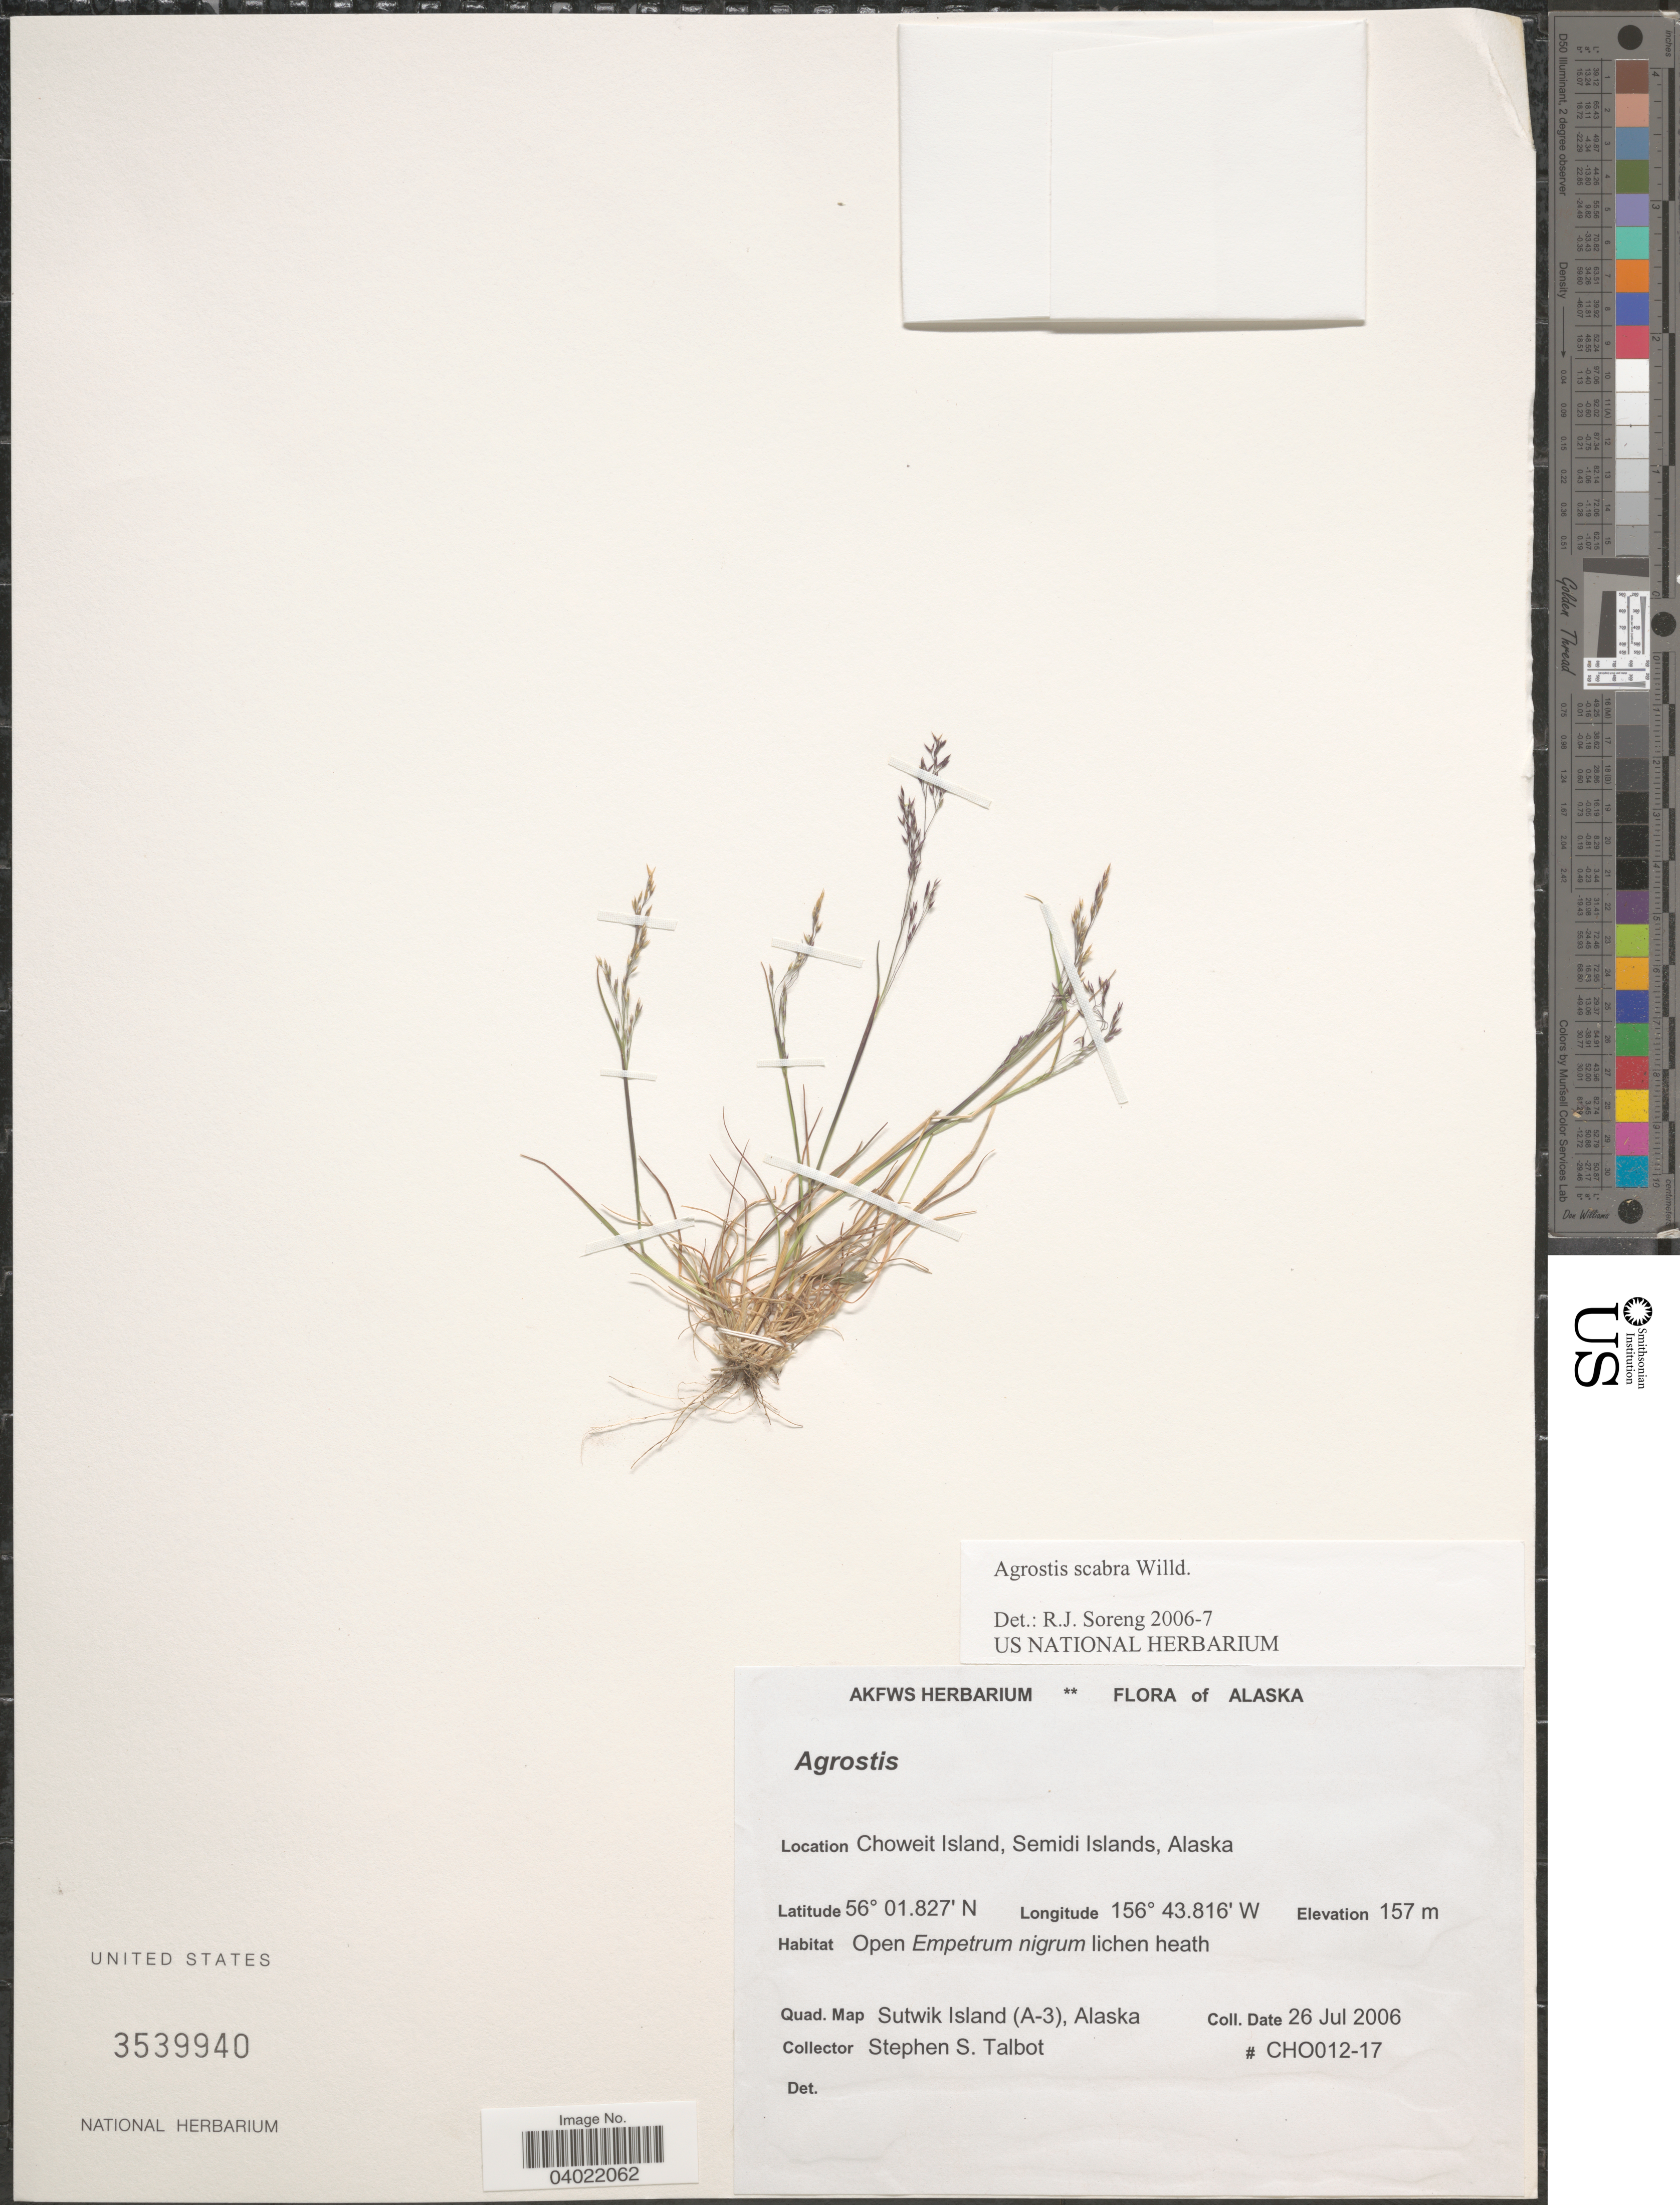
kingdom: Plantae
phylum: Tracheophyta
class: Liliopsida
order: Poales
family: Poaceae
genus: Agrostis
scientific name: Agrostis scabra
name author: Willd.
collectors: S. S. Talbot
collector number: CHO012-17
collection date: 2006-07-26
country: United States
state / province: Alaska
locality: Choweit Island, Semidi Islands.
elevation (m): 157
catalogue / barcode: US 3539940